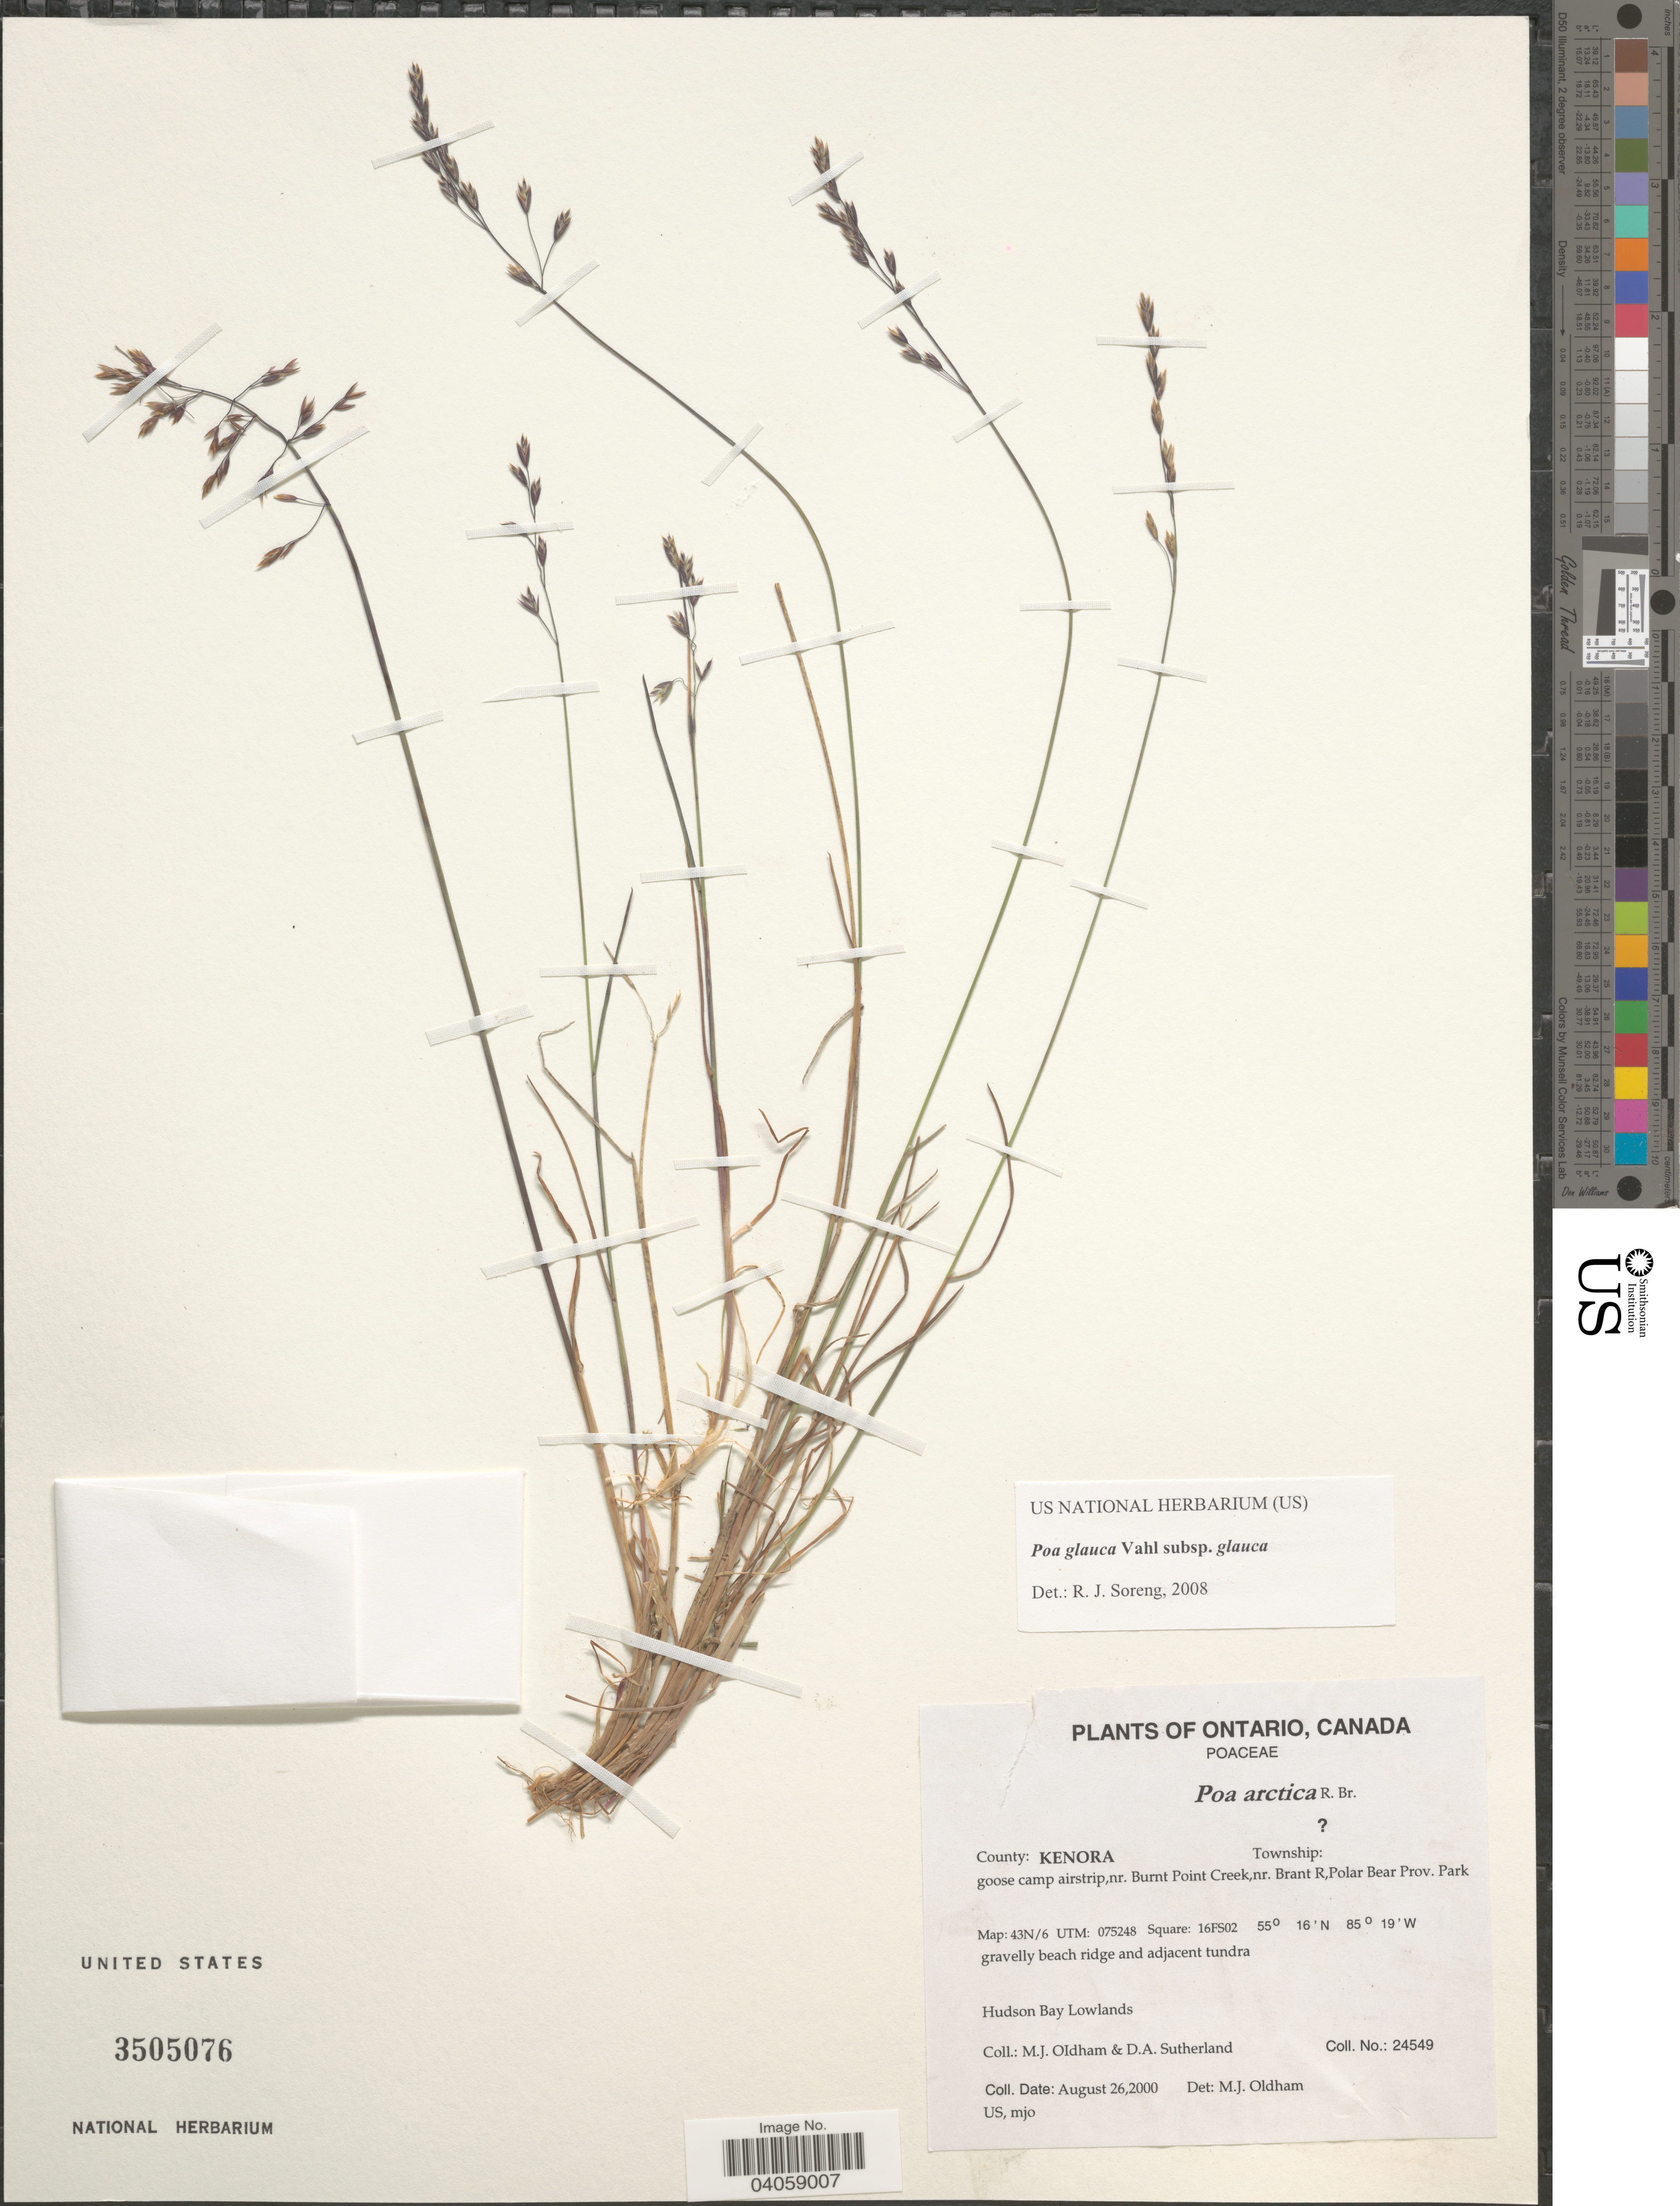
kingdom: Plantae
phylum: Tracheophyta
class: Liliopsida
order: Poales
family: Poaceae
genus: Poa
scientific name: Poa glauca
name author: Vahl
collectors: M. Oldham & D. Sutherland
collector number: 24549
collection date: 2000-08-26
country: Canada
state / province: Ontario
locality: County: Kenora. Goose camp airstrip,nr. Burnt Point Creek, nr. Brant R,Polar Bear Prov. Park. Map: 43N/6 UTM: 075248 Square: 16FS02. Hudson Bay Lowlands.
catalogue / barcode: US 3505076